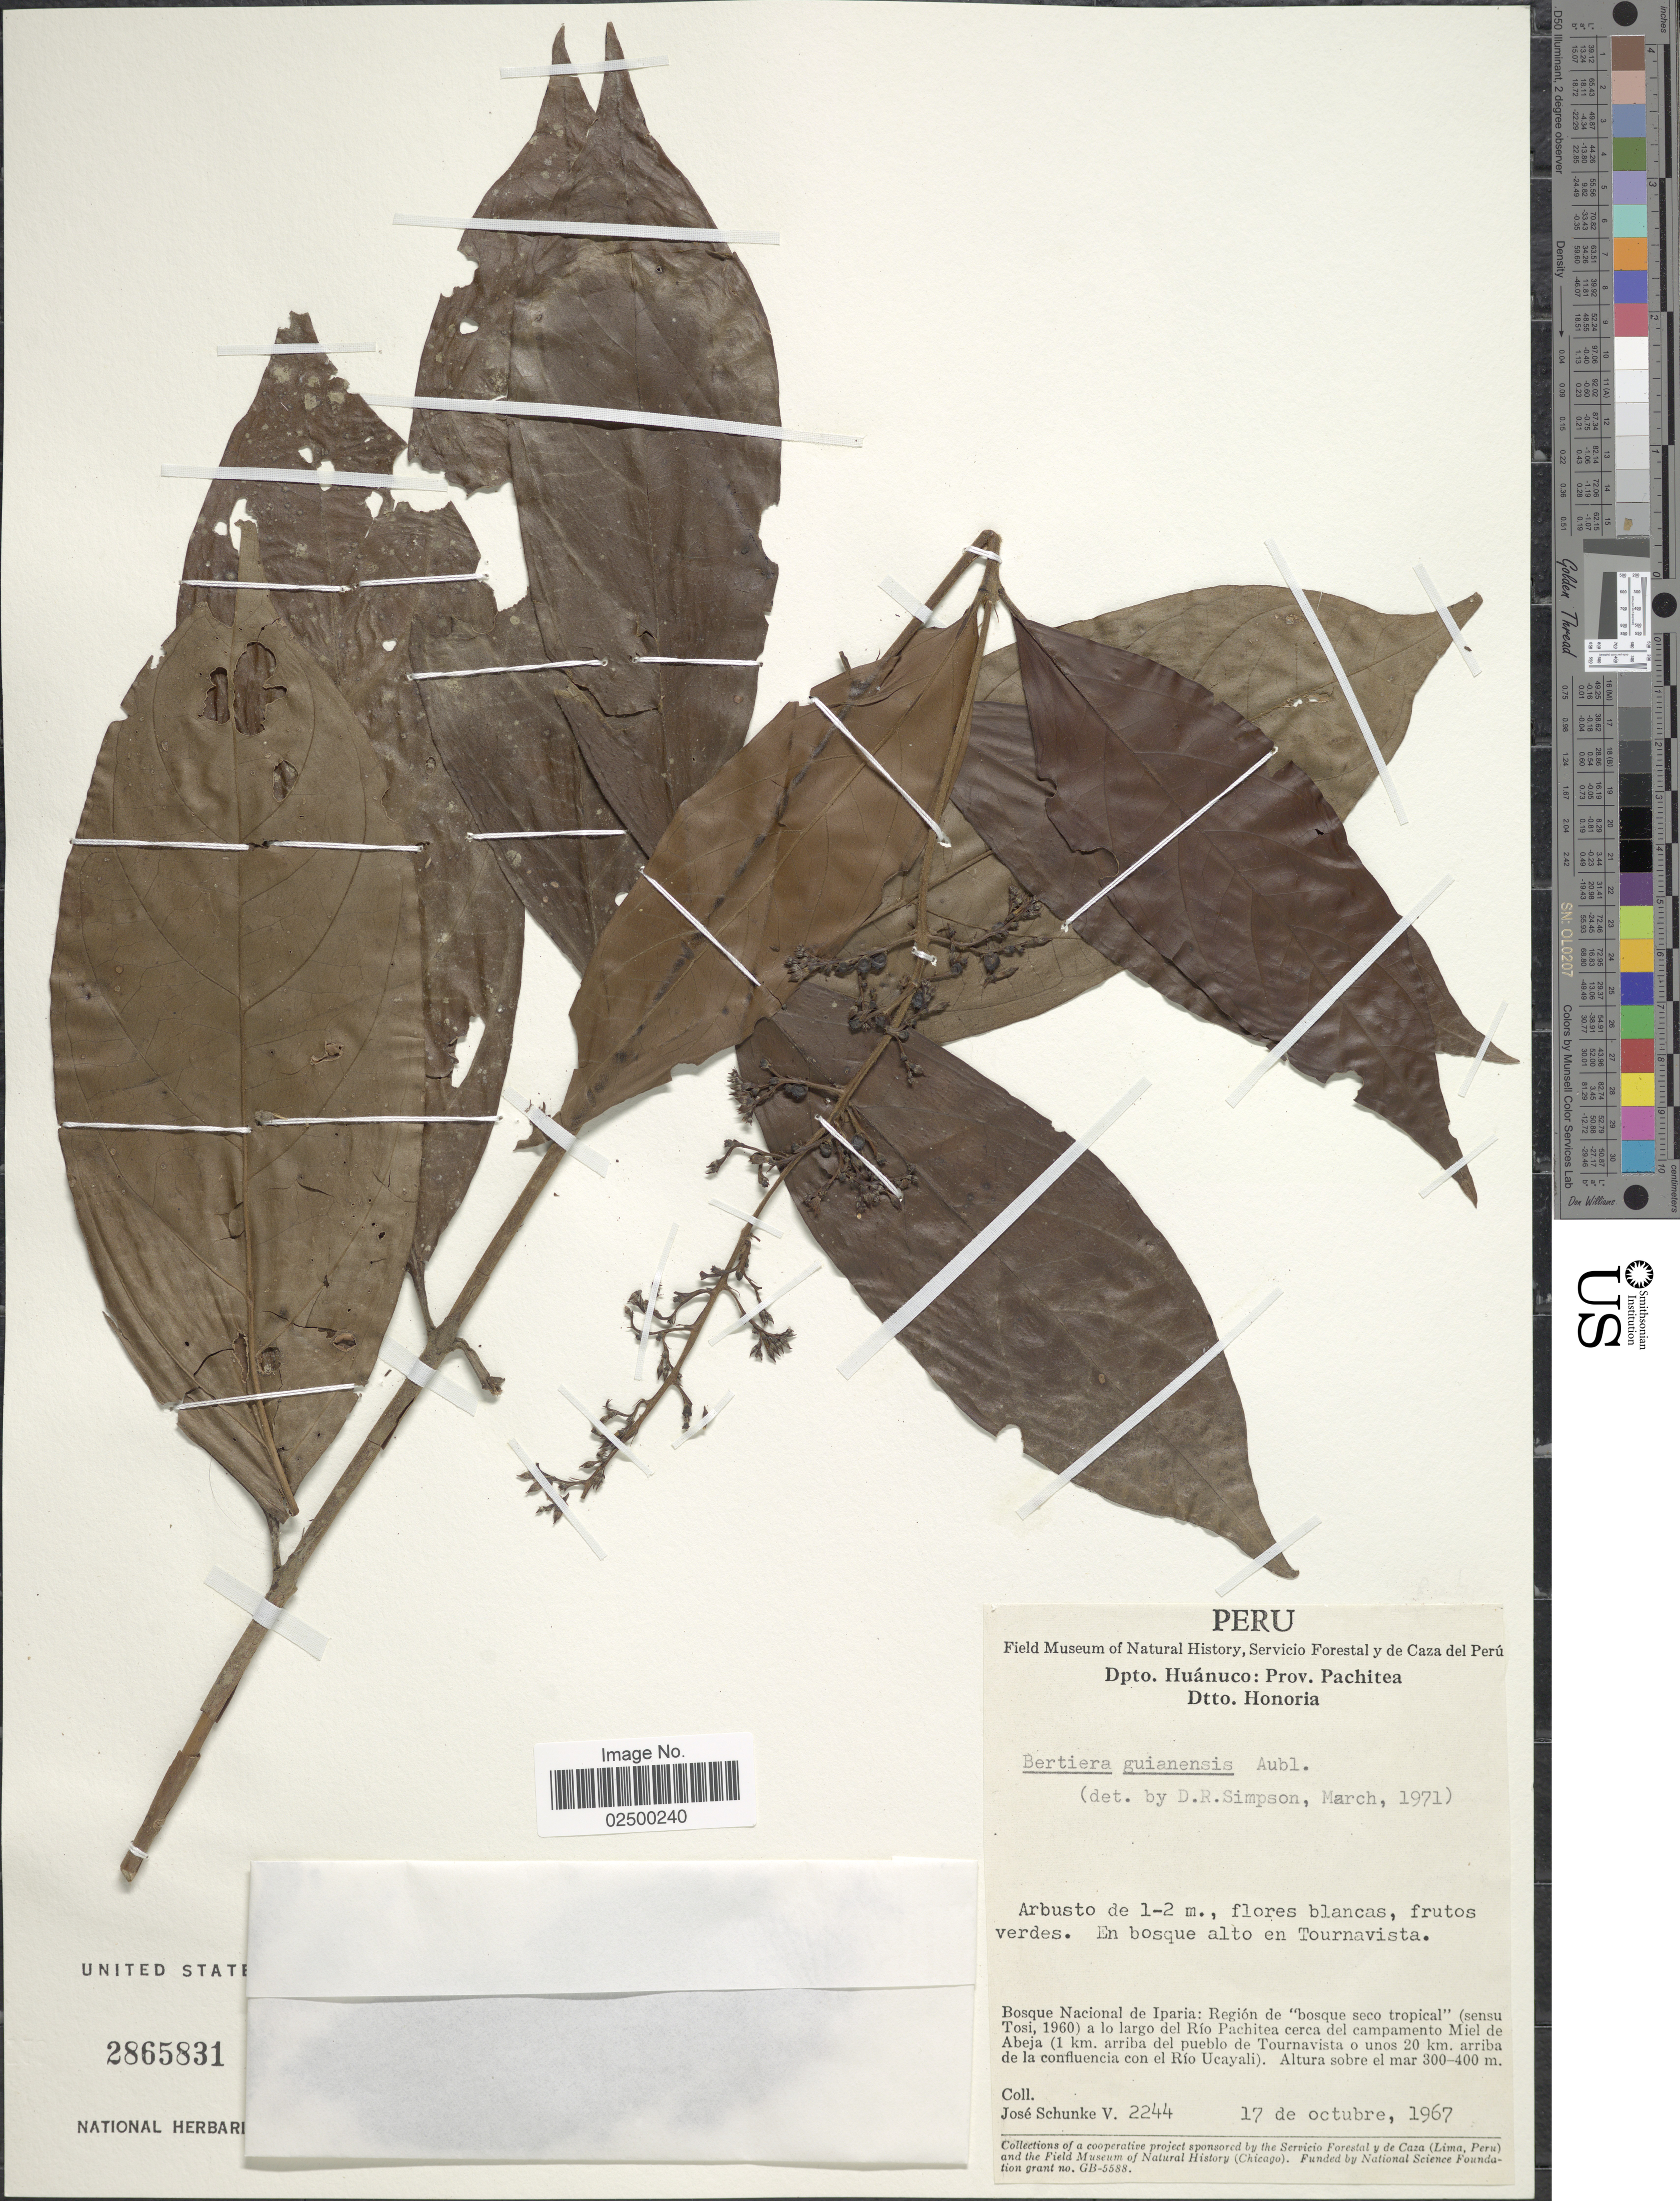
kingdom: Plantae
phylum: Tracheophyta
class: Magnoliopsida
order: Gentianales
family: Rubiaceae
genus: Bertiera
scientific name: Bertiera guianensis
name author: Aubl.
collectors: J. Schunke Vigo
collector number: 2244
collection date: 1967-10-17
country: Peru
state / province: Huánuco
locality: Prov. Pachitea, Dtto. Honoria, en bosque alto en Tournavista, Bosque Nacional de Iparia: Region de "bosque seco tropical"(sensu Tosi, 1960) a lo largo del Rio Pachitea cerca del campamento Miel de Abeja (1 km. arriba del puebla de Tournavista o unos 20 km. arriba de la confluencia con el Rio Ucayali)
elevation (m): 300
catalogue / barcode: US 2865831